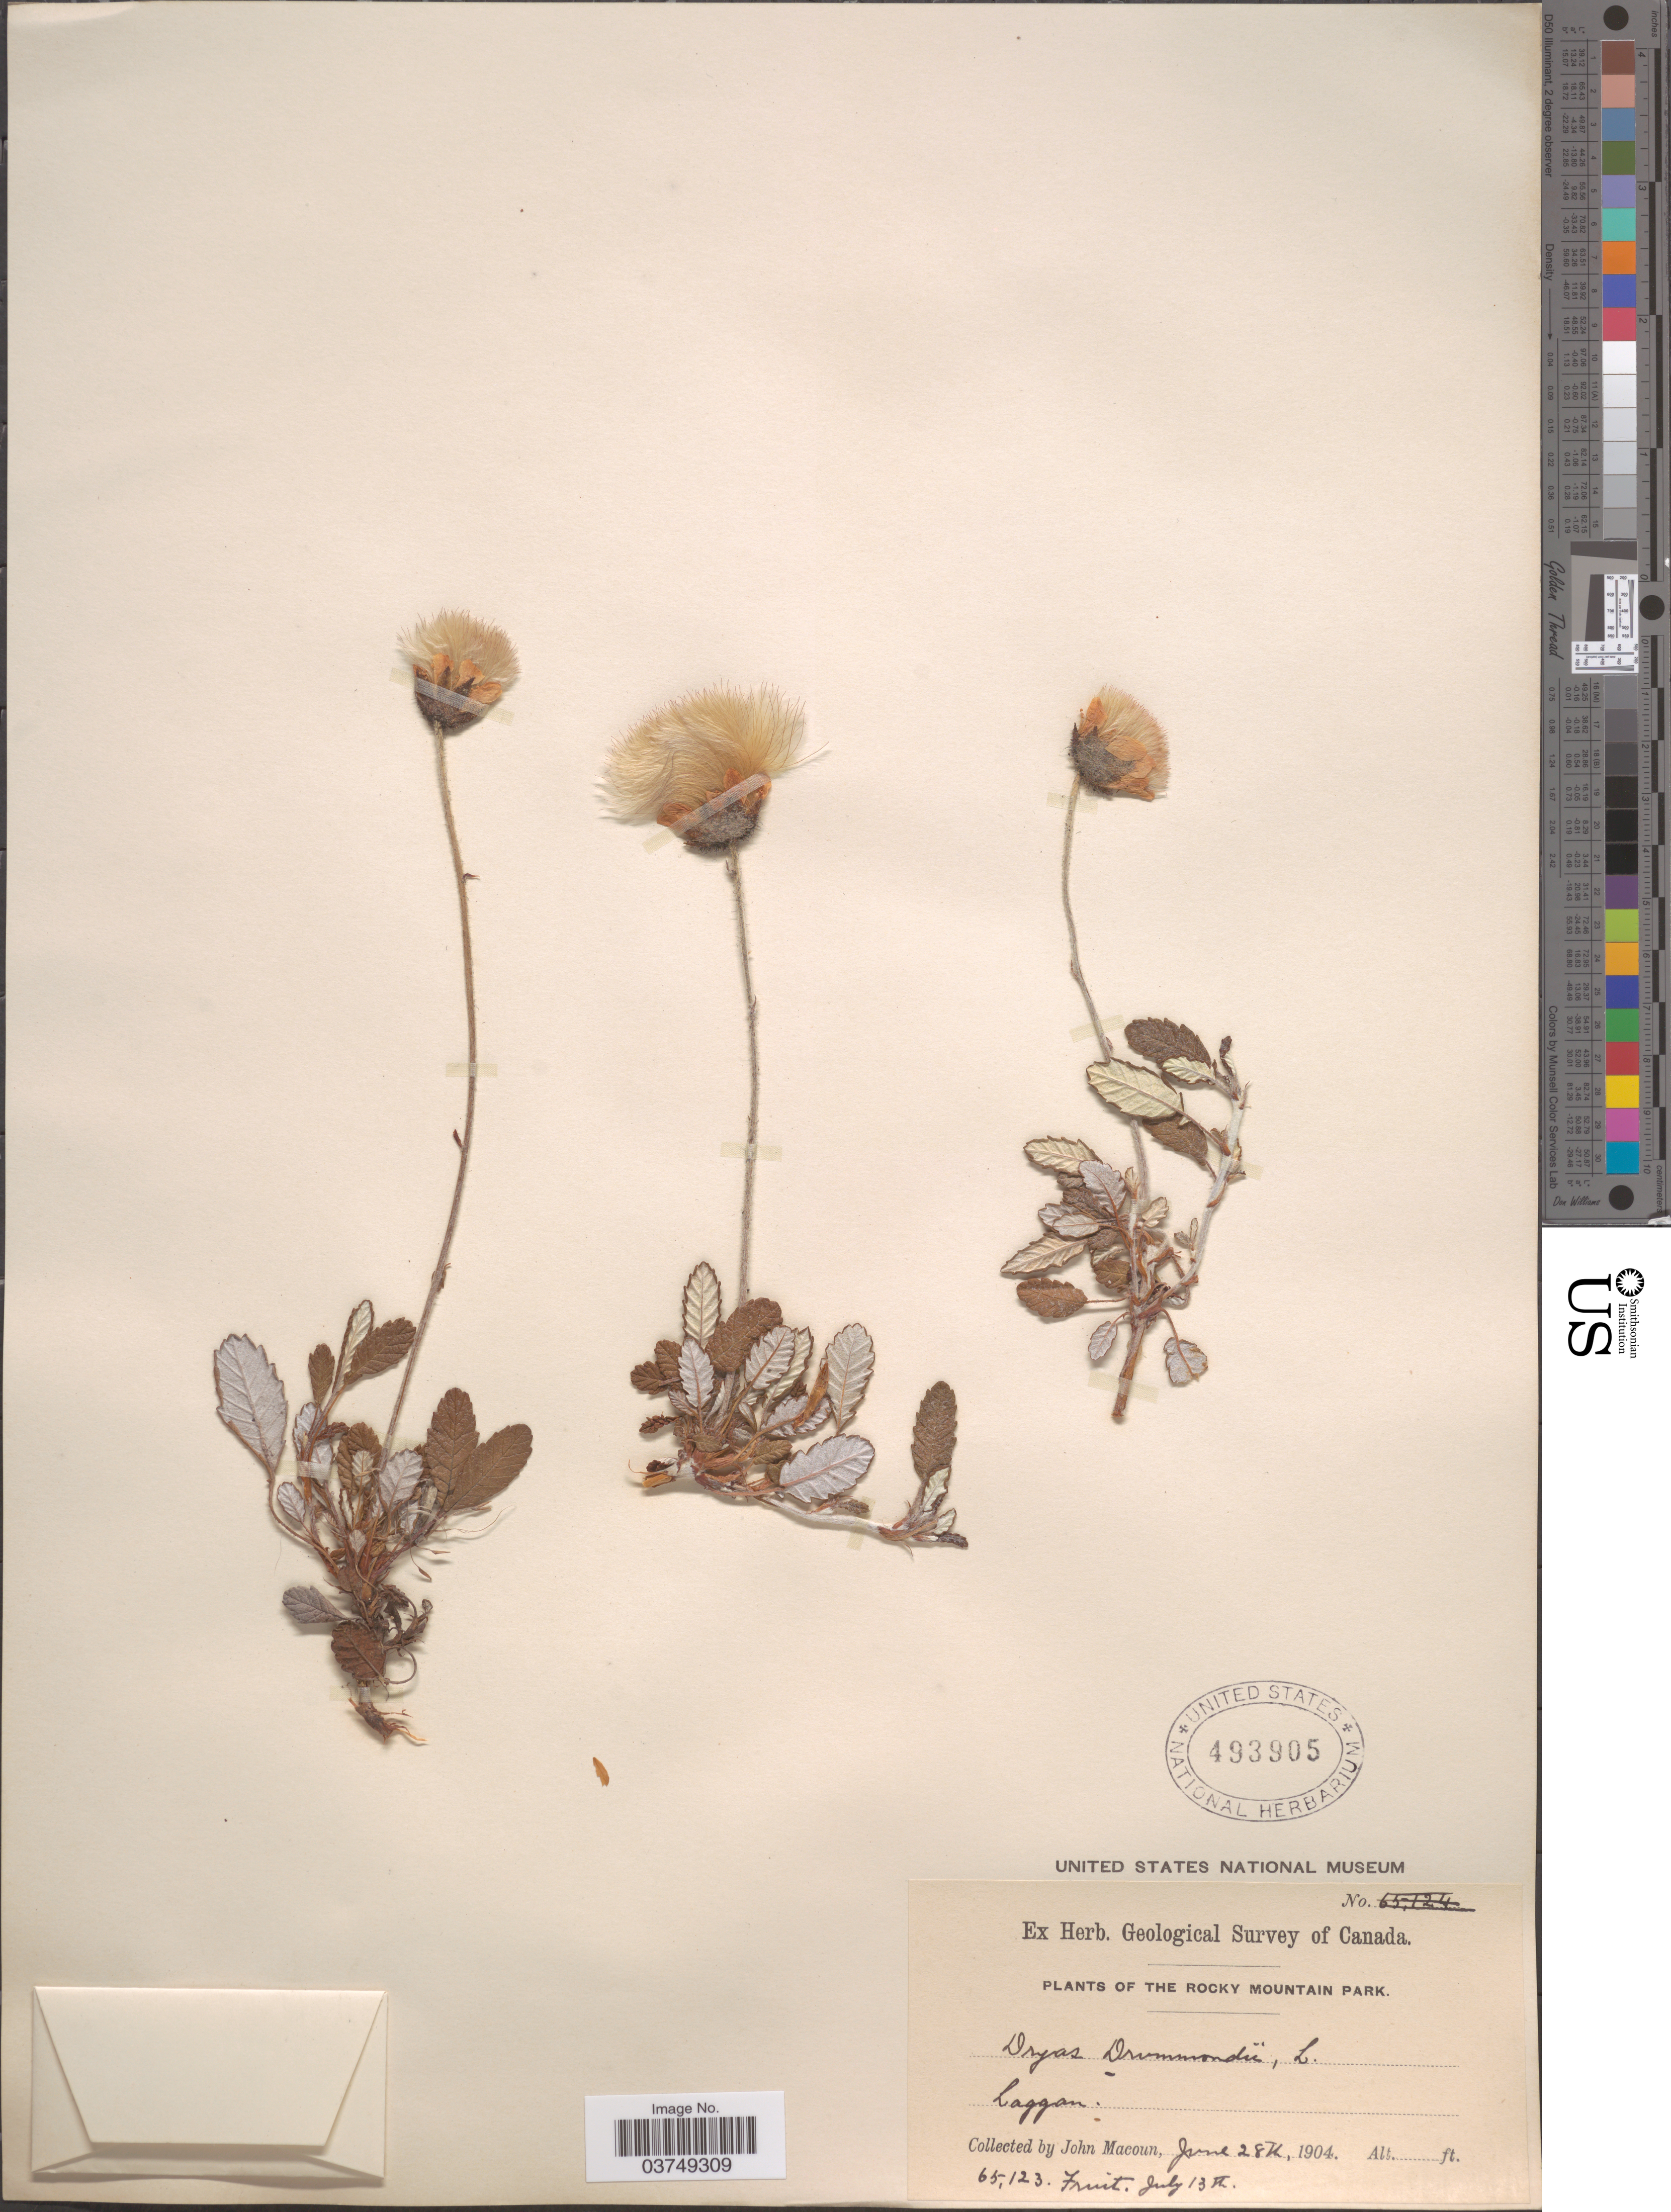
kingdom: Plantae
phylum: Tracheophyta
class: Magnoliopsida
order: Rosales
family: Rosaceae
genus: Dryas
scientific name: Dryas drummondii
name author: Hook. & Richardson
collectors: J. Macoun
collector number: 65123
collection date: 1904-06-28/1904-07-13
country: Canada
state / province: Alberta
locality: The Rocky Mountain Park. Laggan.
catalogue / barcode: US 493905